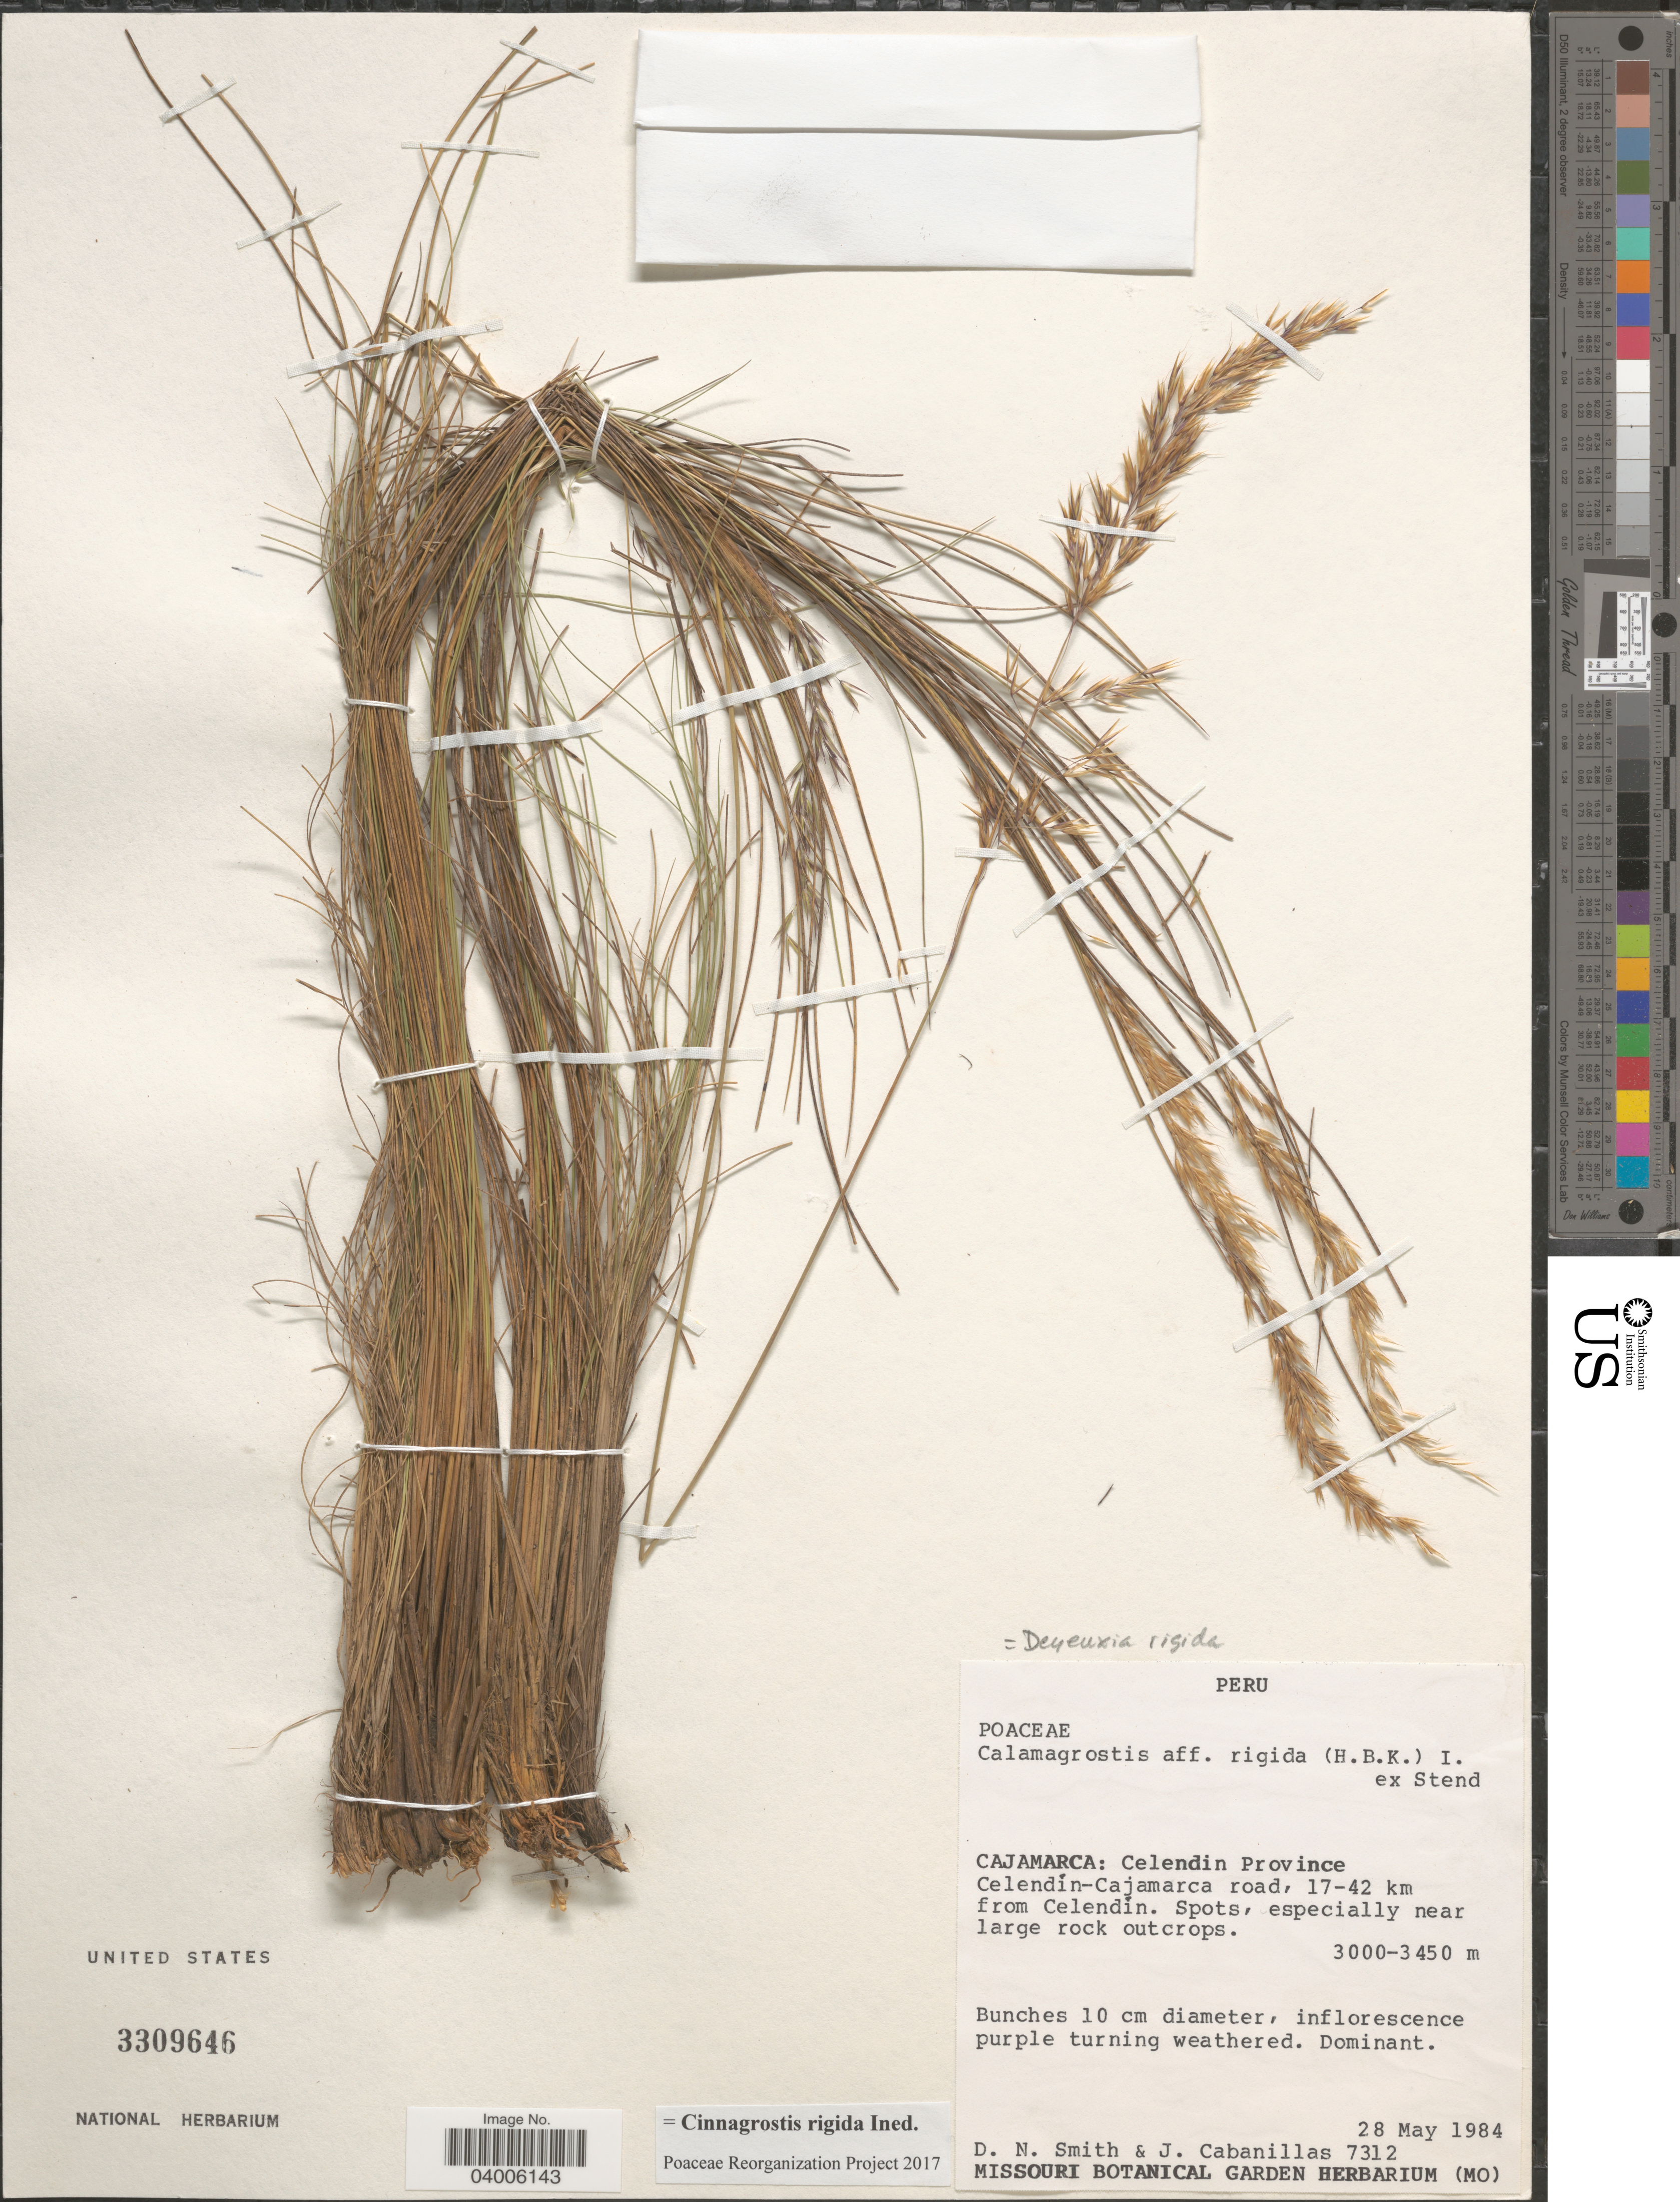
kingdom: Plantae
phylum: Tracheophyta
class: Liliopsida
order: Poales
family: Poaceae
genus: Cinnagrostis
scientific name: Cinnagrostis rigida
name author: (Kunth) P.M. Peterson et al.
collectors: D. Smith & J. Cabanillas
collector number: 7312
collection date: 1984-05-28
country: Peru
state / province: Cajamarca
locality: Celendin Province. Celendín-Cajamarca road, 17-42 km from Celendín.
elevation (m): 3000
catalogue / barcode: US 3309646